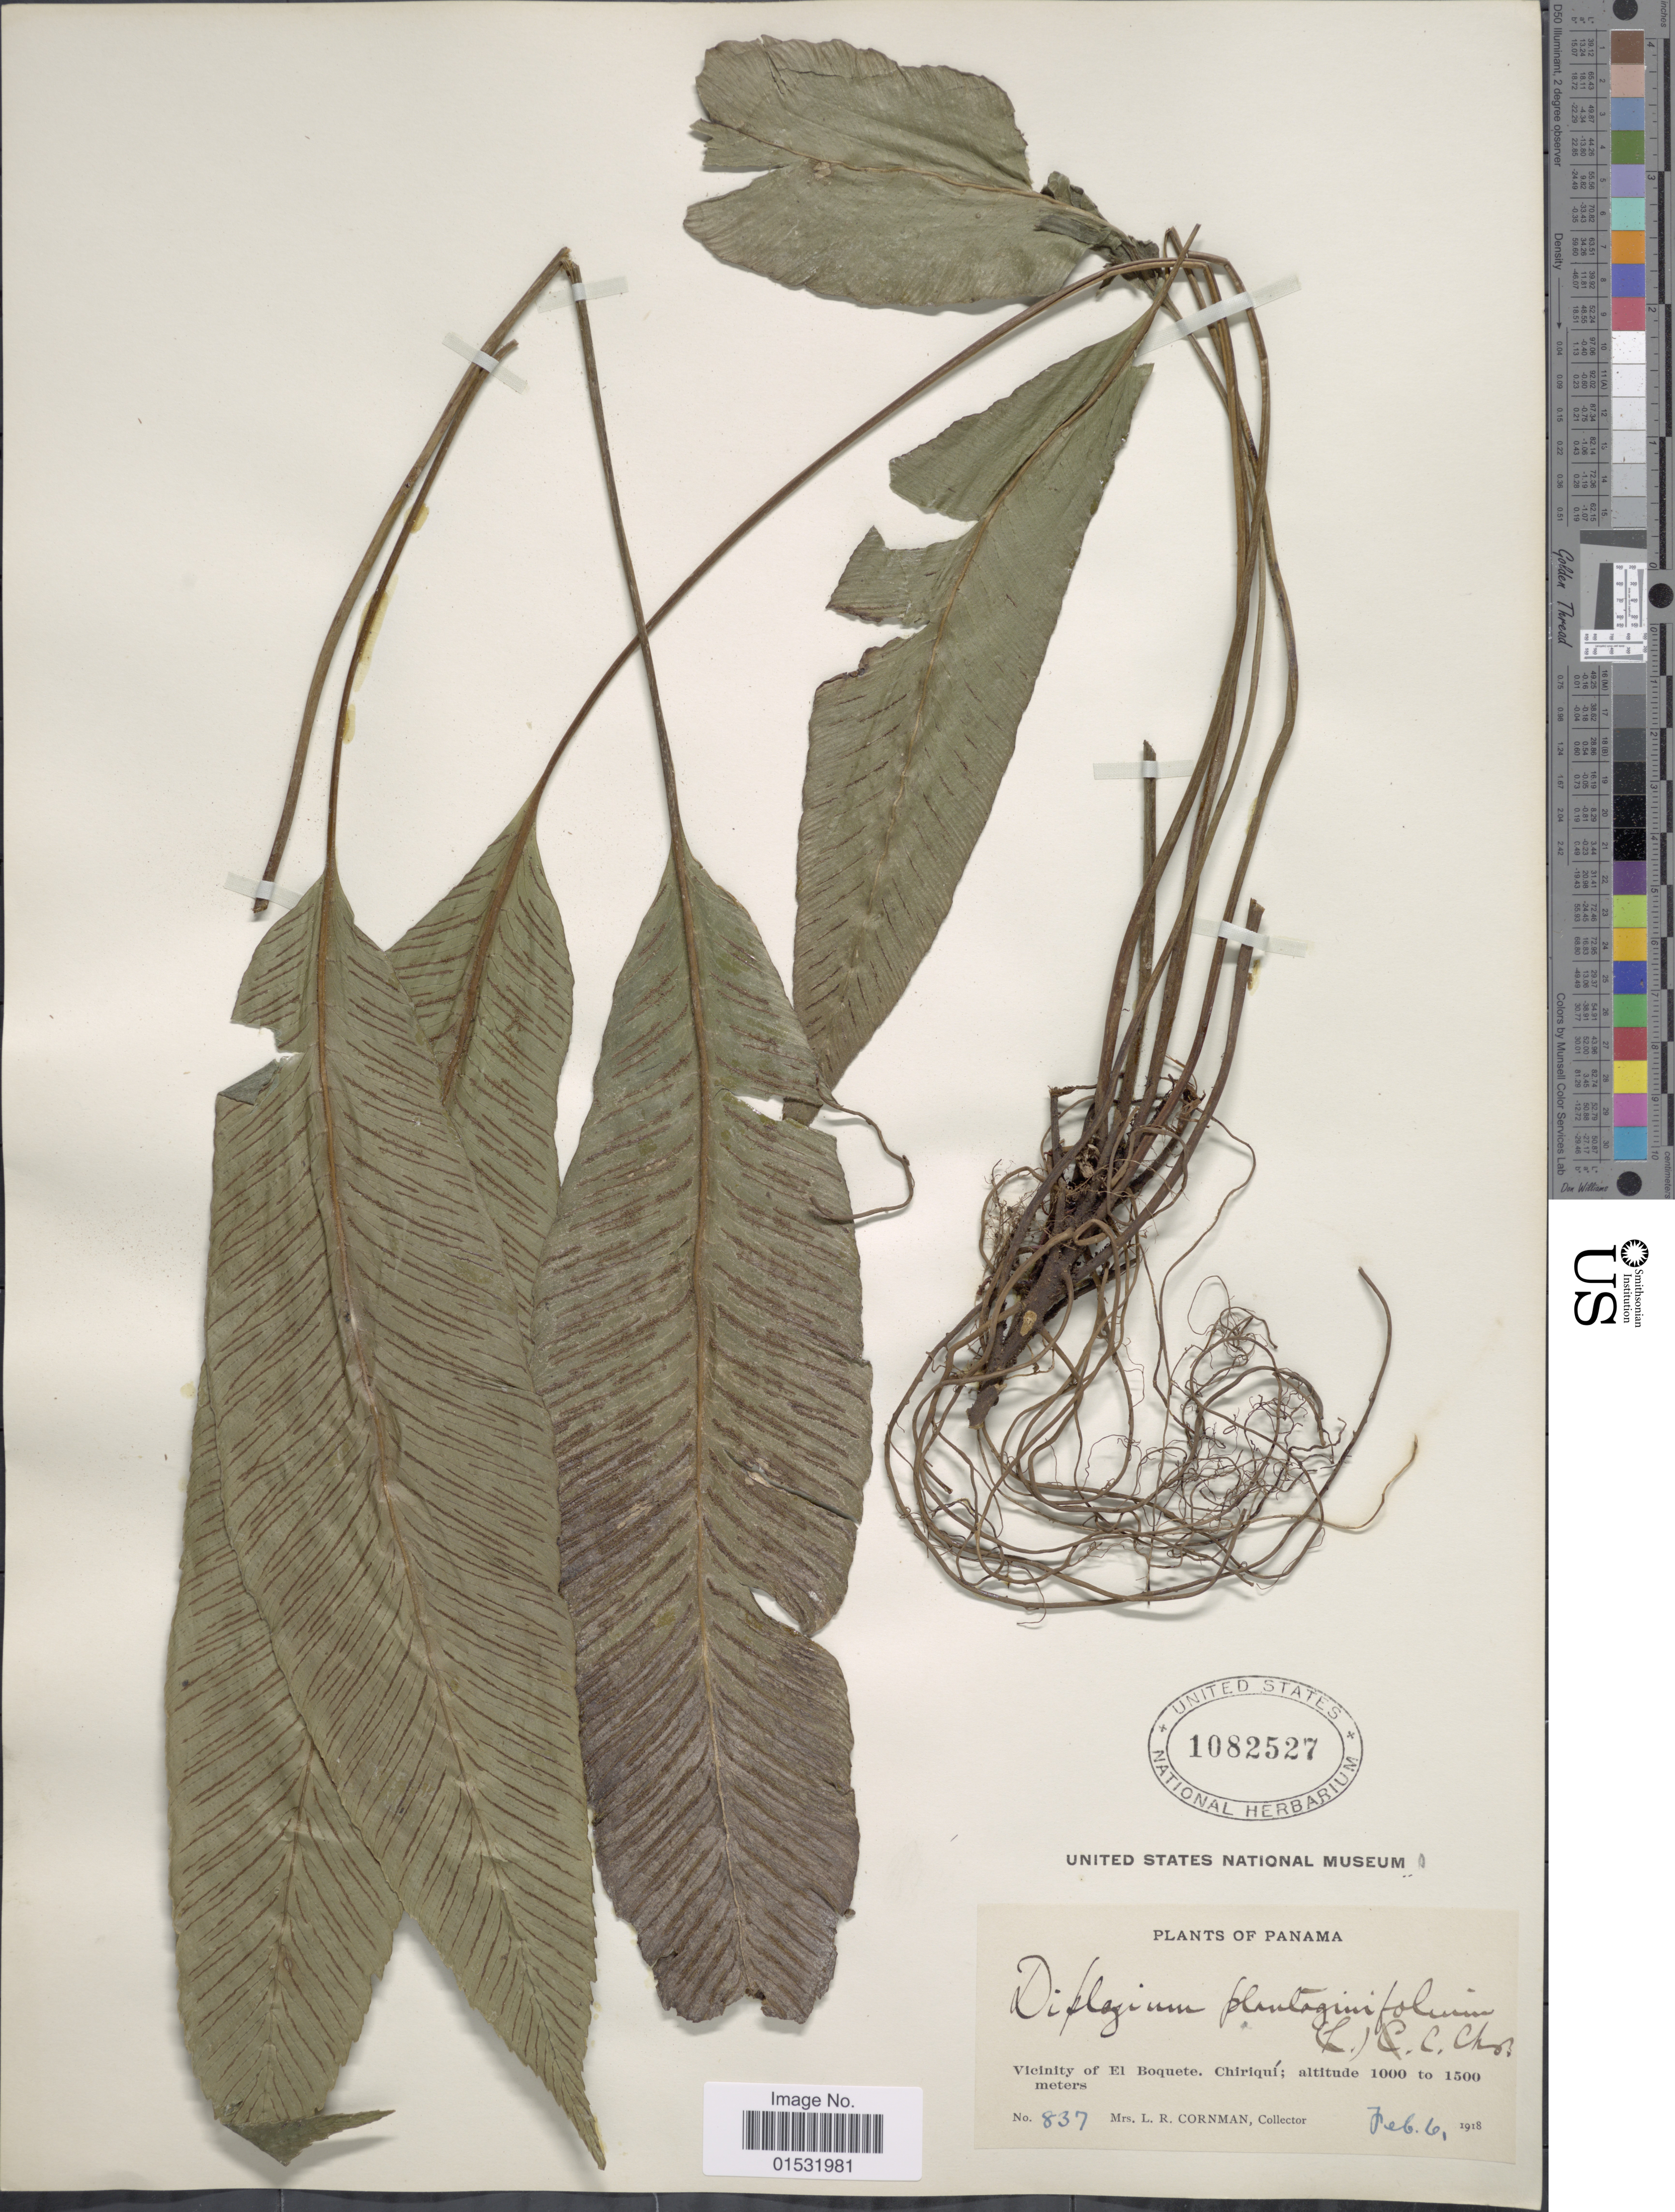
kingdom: Plantae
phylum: Tracheophyta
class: Polypodiopsida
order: Polypodiales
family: Athyriaceae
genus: Diplazium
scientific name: Diplazium plantaginifolium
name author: (L.) Urb.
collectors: L. Cornman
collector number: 837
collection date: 1918-02-06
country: Panama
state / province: Chiriqui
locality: Vicinity of El Boquete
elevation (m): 1000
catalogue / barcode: US 1082527